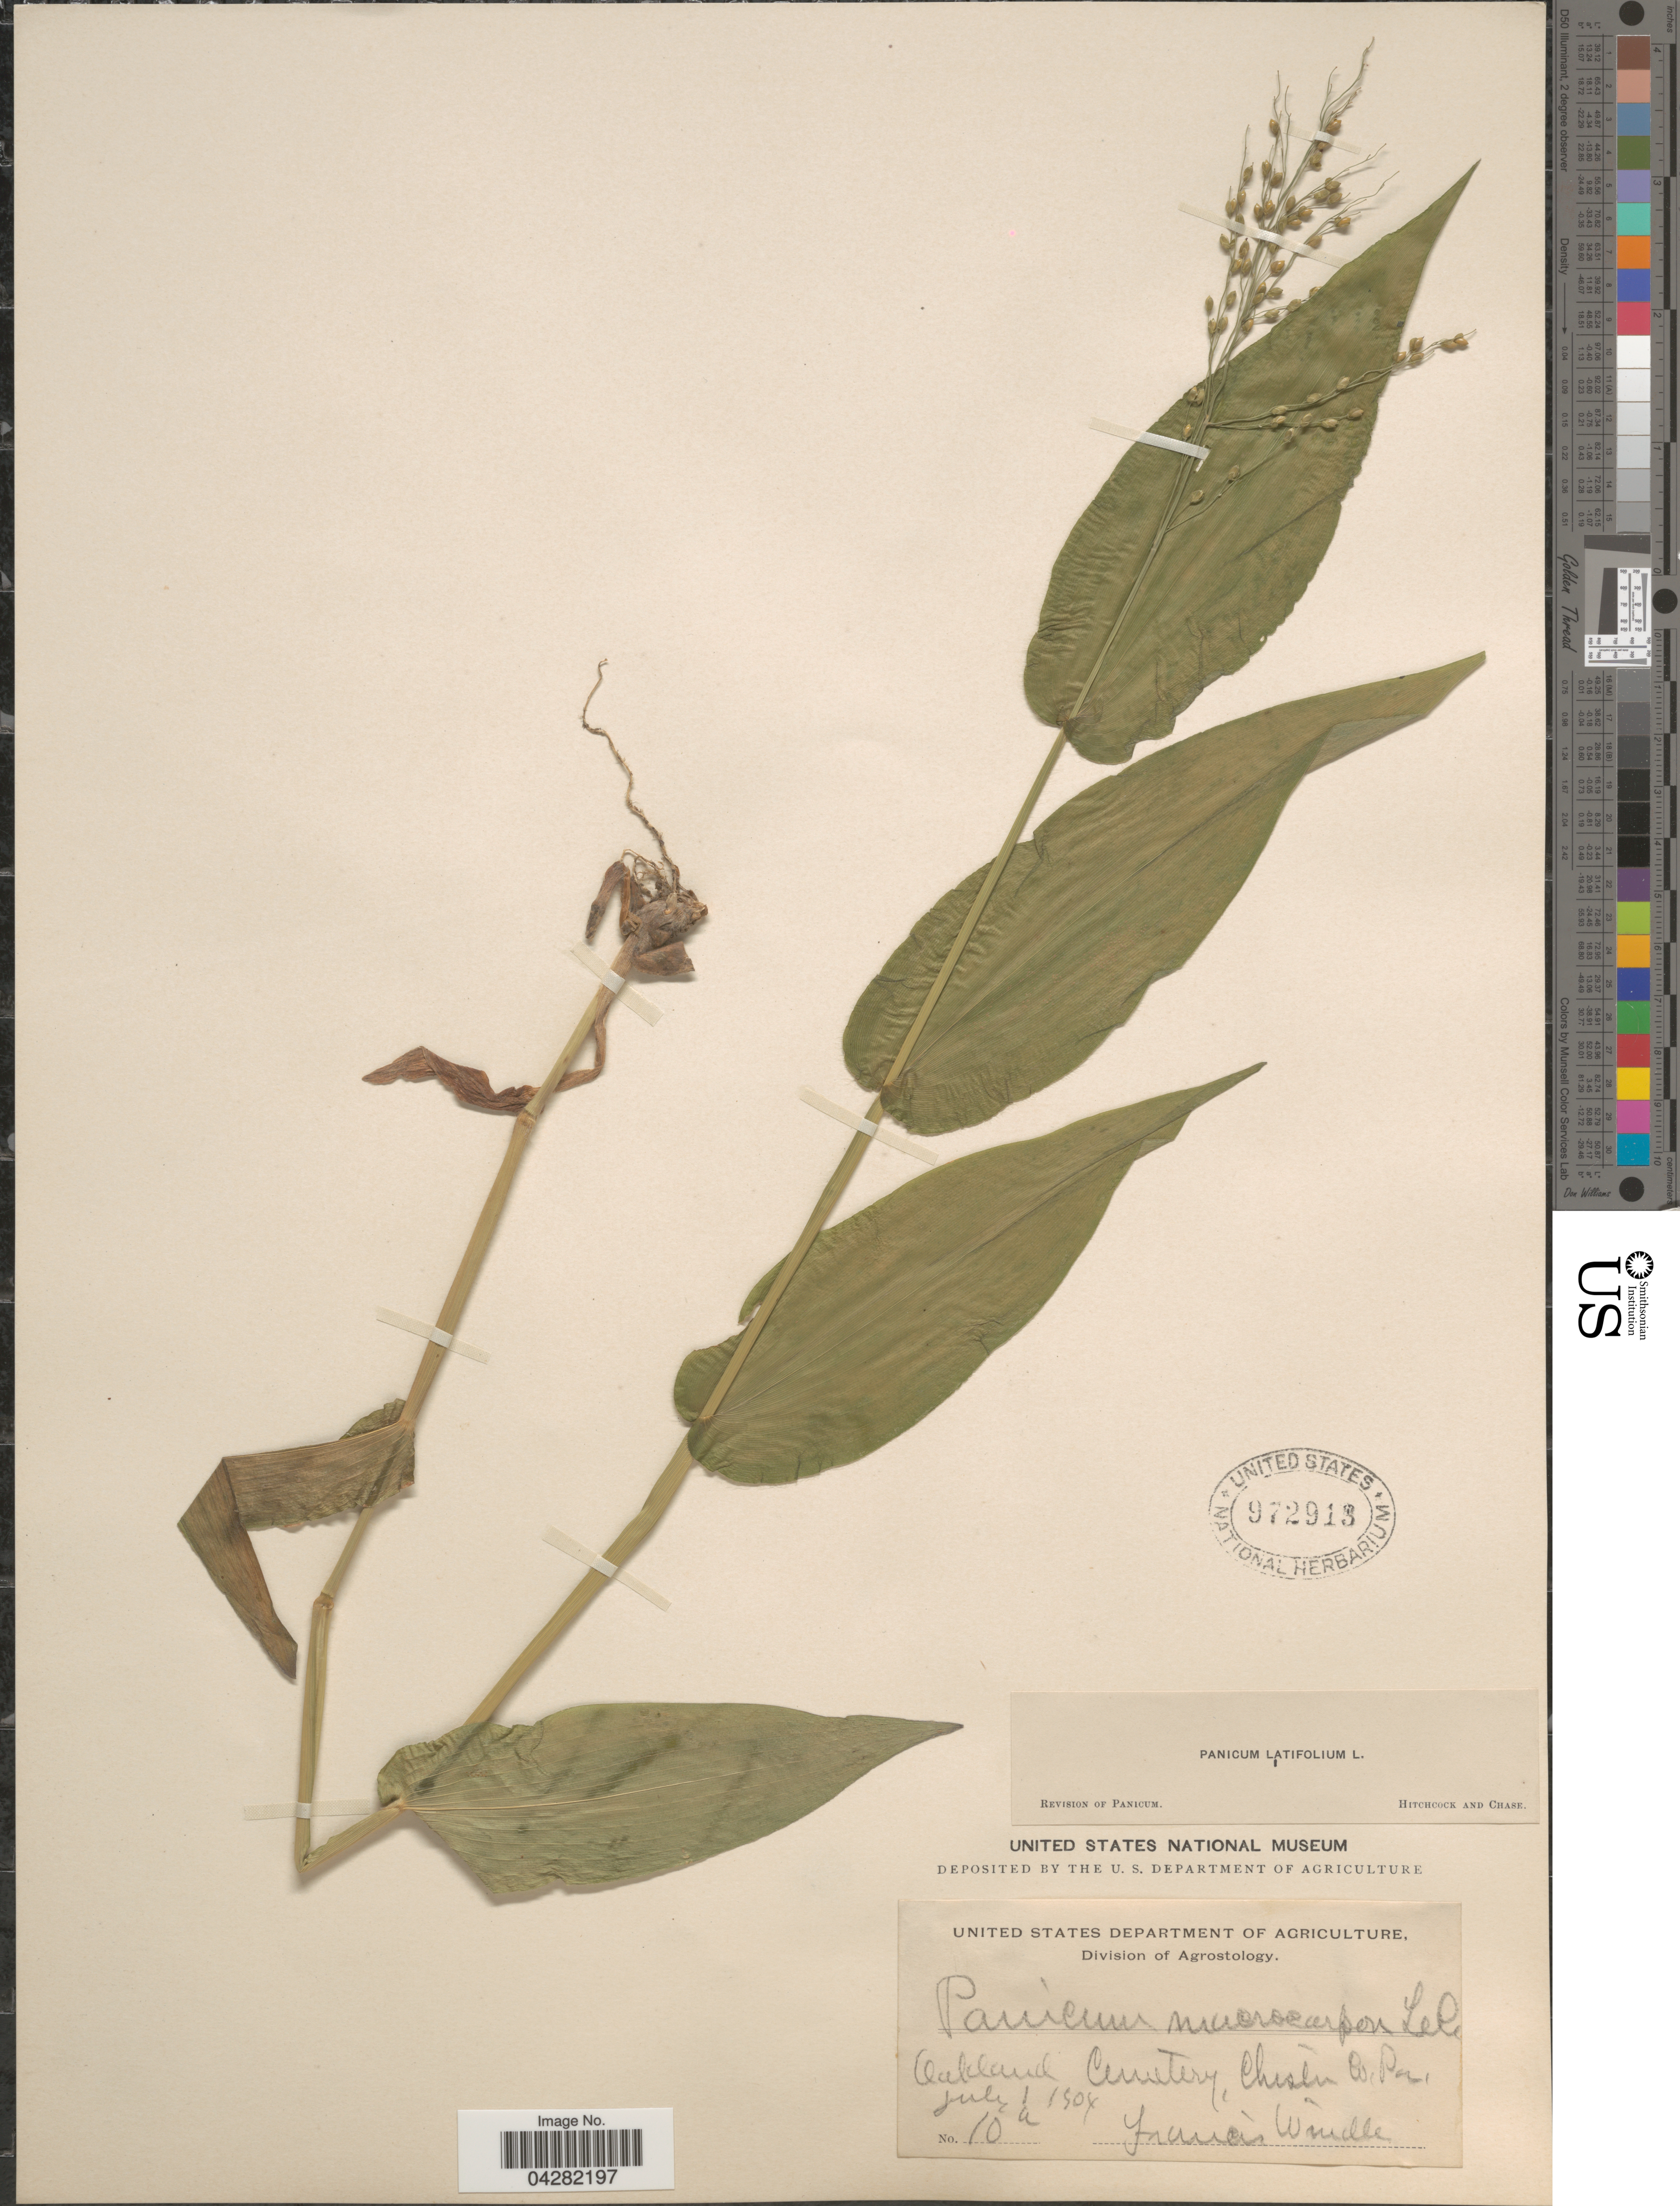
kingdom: Plantae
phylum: Tracheophyta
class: Liliopsida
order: Poales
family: Poaceae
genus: Dichanthelium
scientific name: Dichanthelium latifolium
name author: (L.) Harvill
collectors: F. Windle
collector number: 10a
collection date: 1904-07-01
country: United States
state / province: Pennsylvania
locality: Oakland, Cemetery, Chester Co.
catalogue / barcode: US 972913